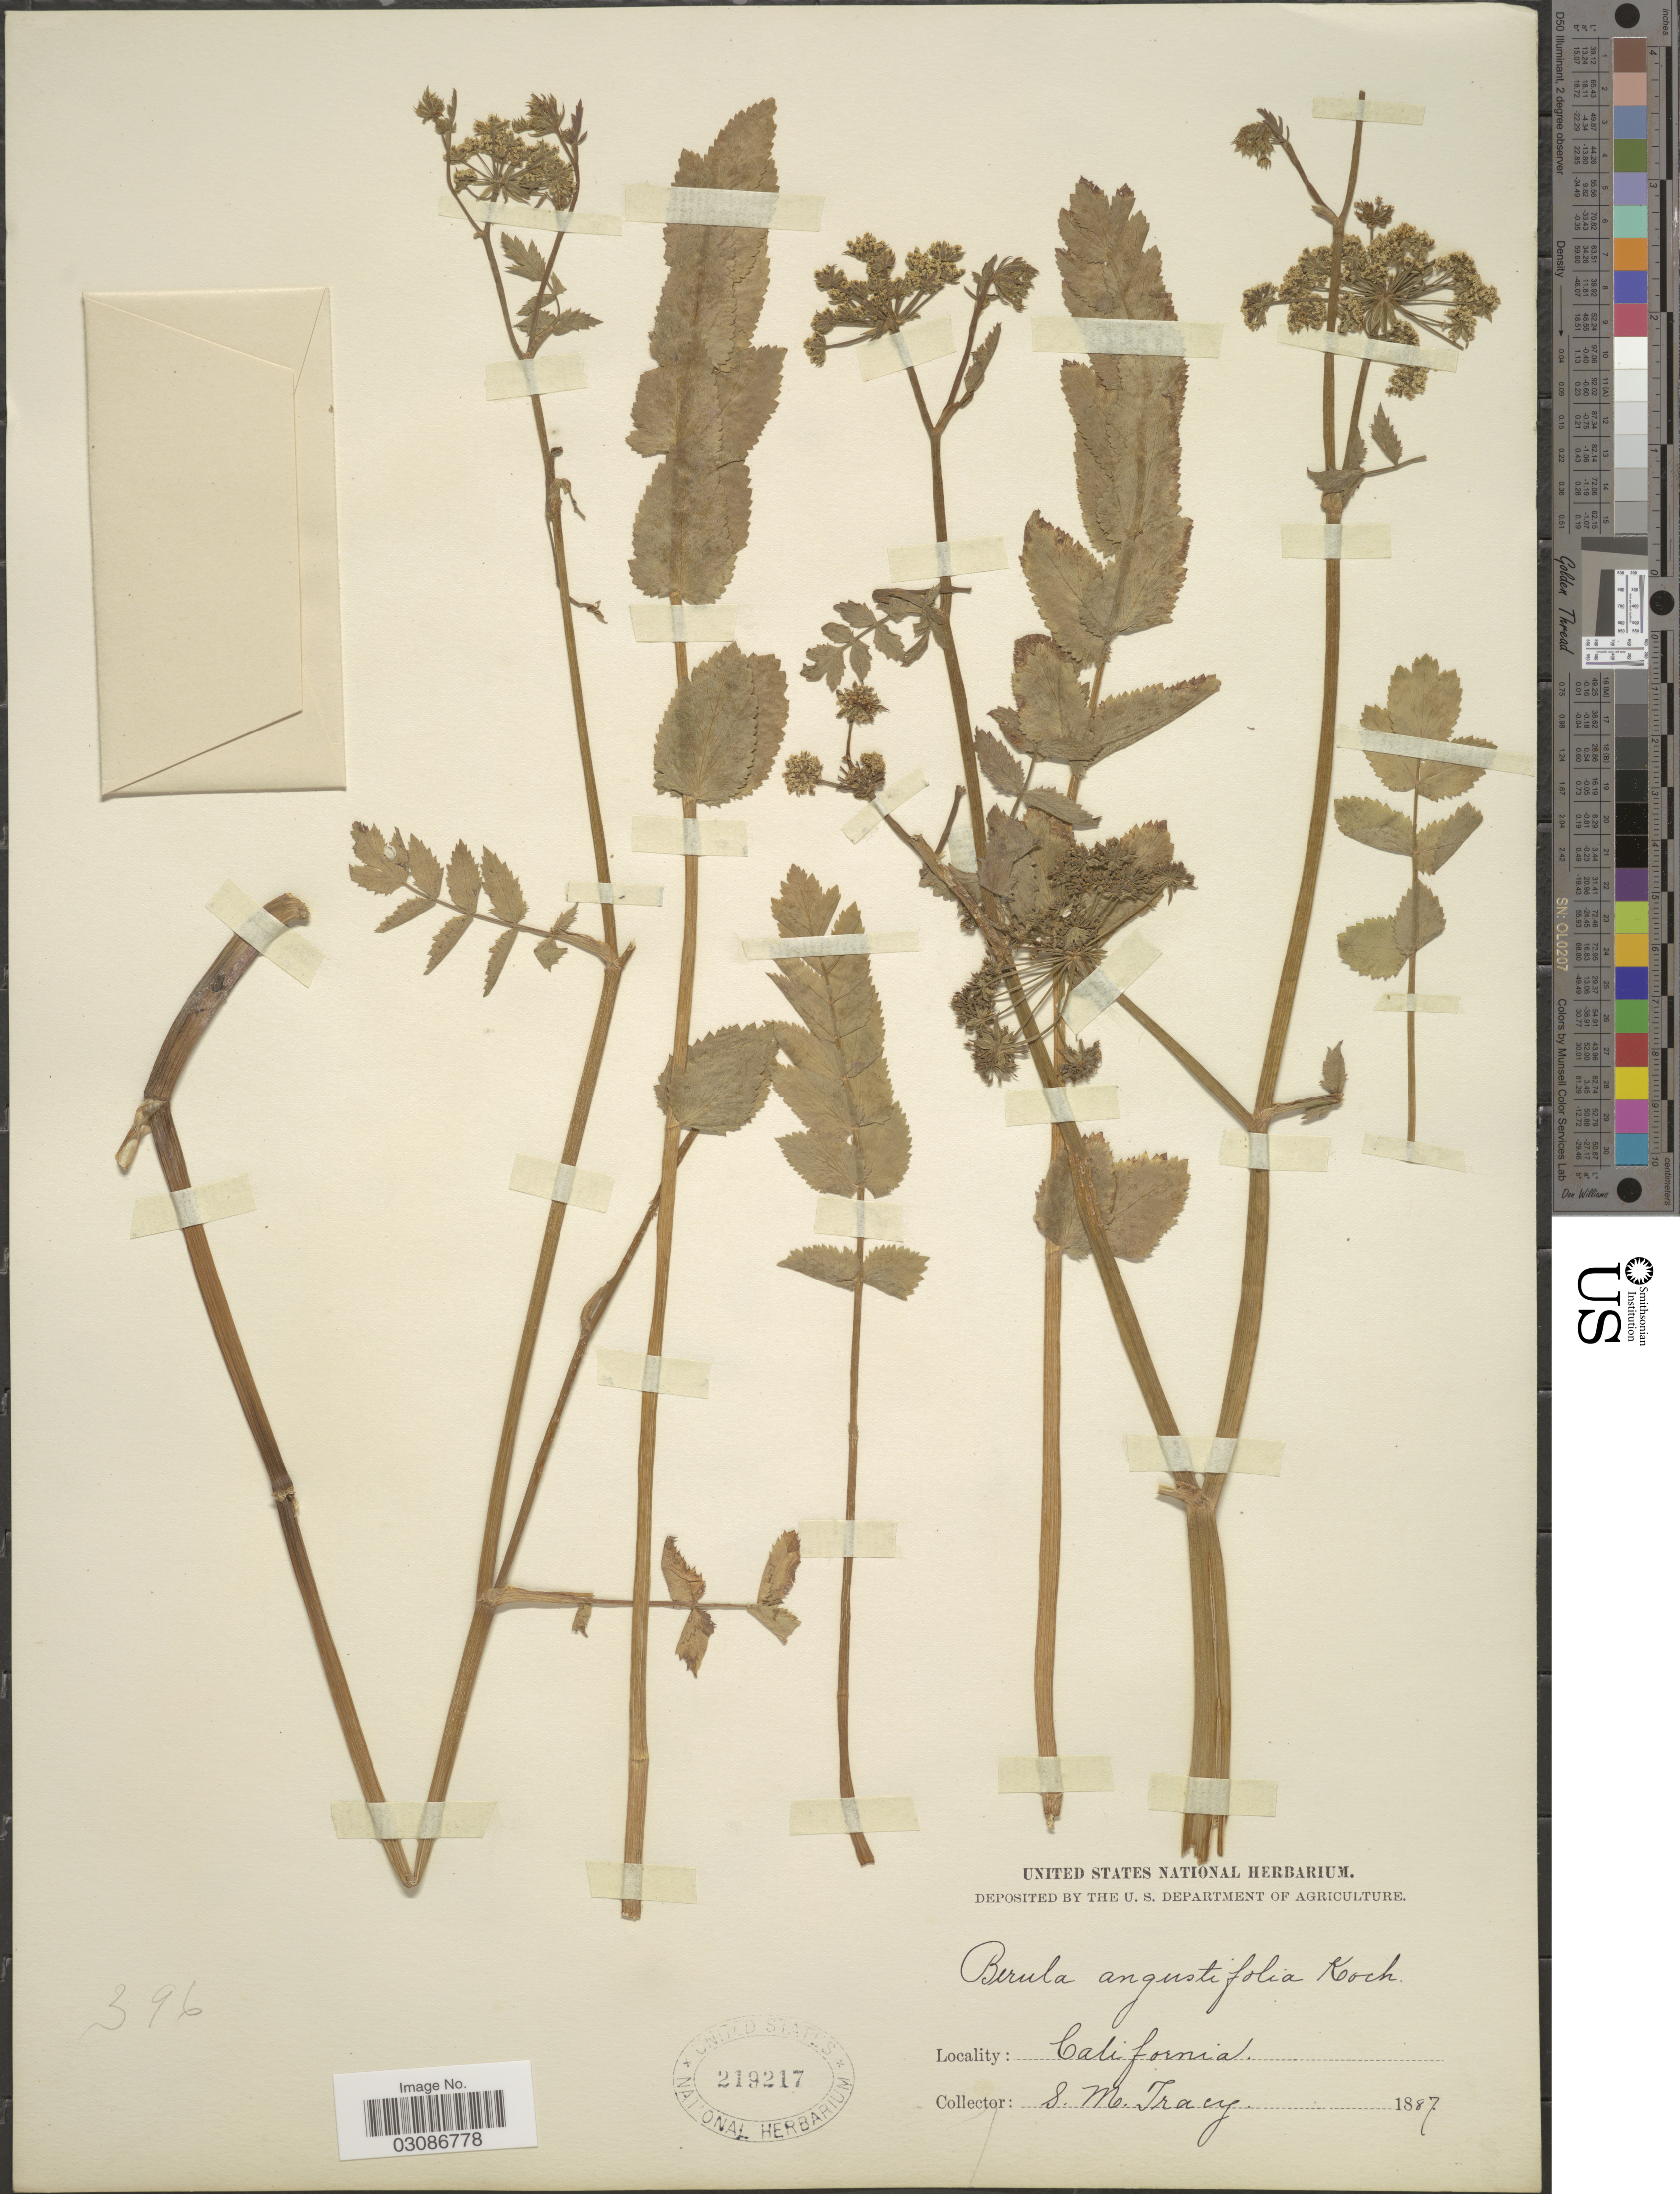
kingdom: Plantae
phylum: Tracheophyta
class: Magnoliopsida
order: Apiales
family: Apiaceae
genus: Berula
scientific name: Berula erecta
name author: (Huds.) Coville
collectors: S. M. Tracy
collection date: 1887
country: United States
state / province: California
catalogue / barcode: US 219217